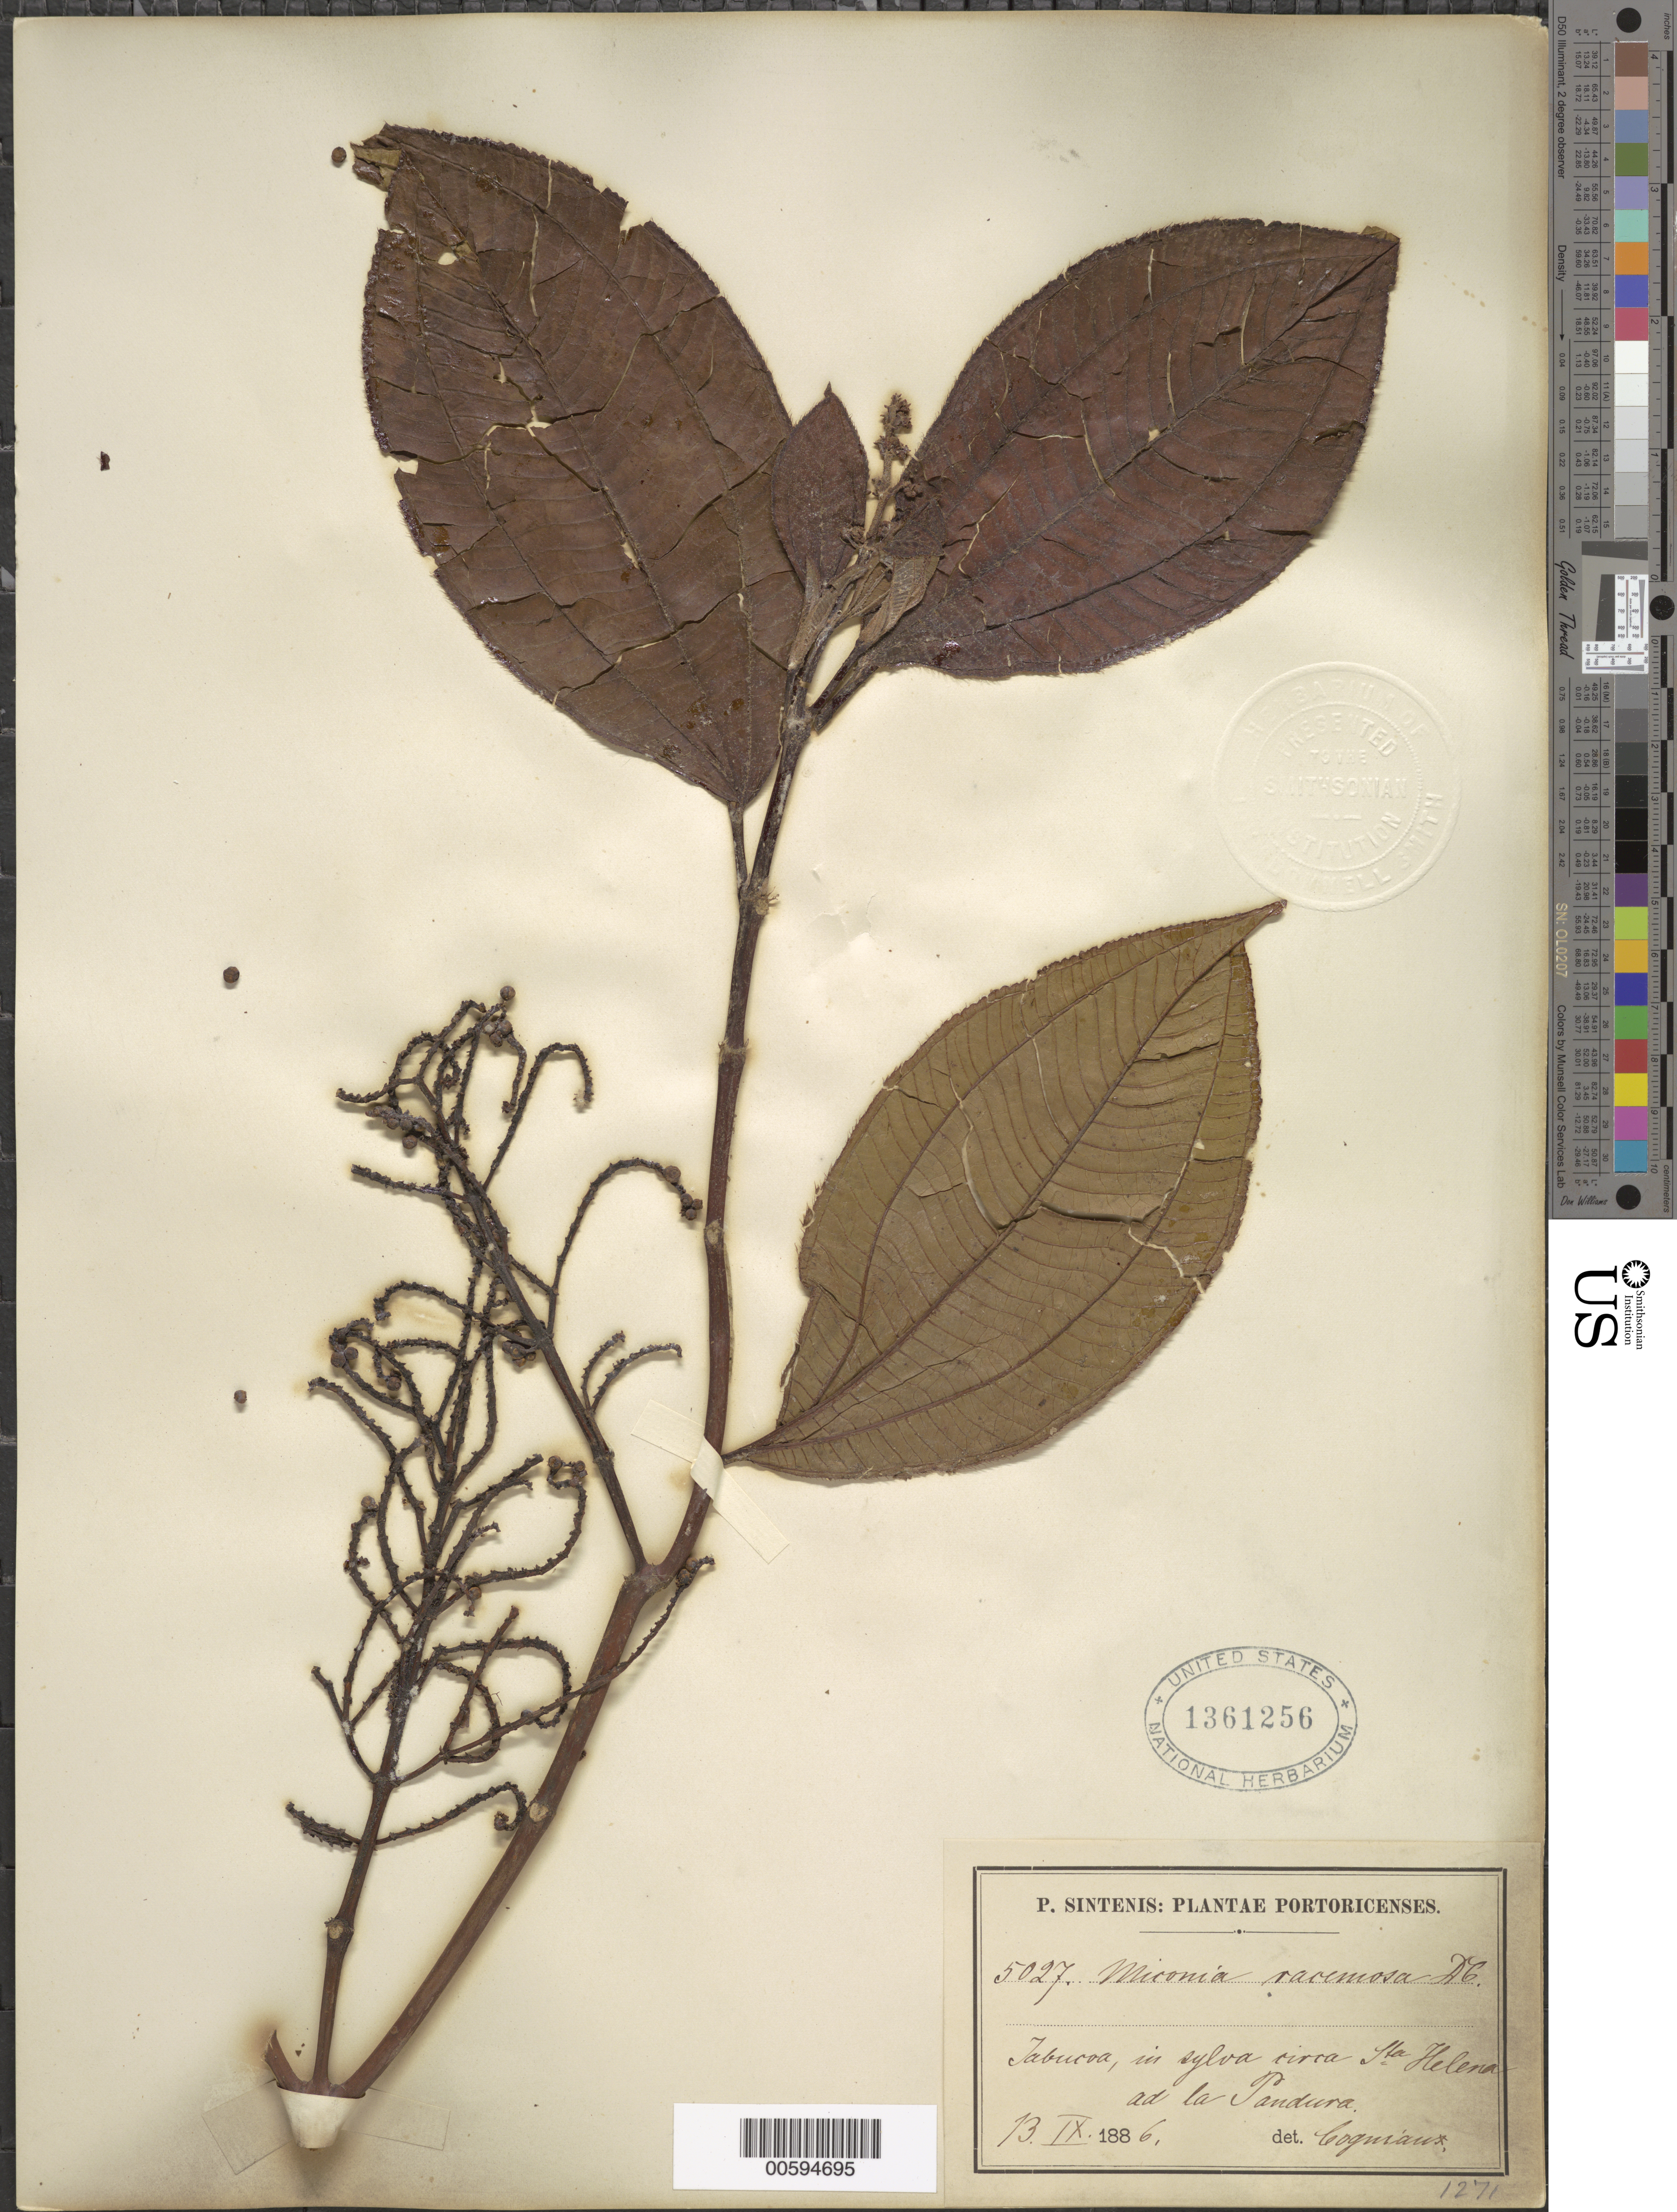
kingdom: Plantae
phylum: Tracheophyta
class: Magnoliopsida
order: Myrtales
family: Melastomataceae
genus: Miconia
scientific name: Miconia racemosa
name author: (Aubl.) DC.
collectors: P. Sintenis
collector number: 5027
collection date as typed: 13 Sep 1886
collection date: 1886-09-13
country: Puerto Rico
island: Greater Antilles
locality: Yabucoa, in sylva circa Sta. Helena ad la Pandura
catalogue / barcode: US 1361256